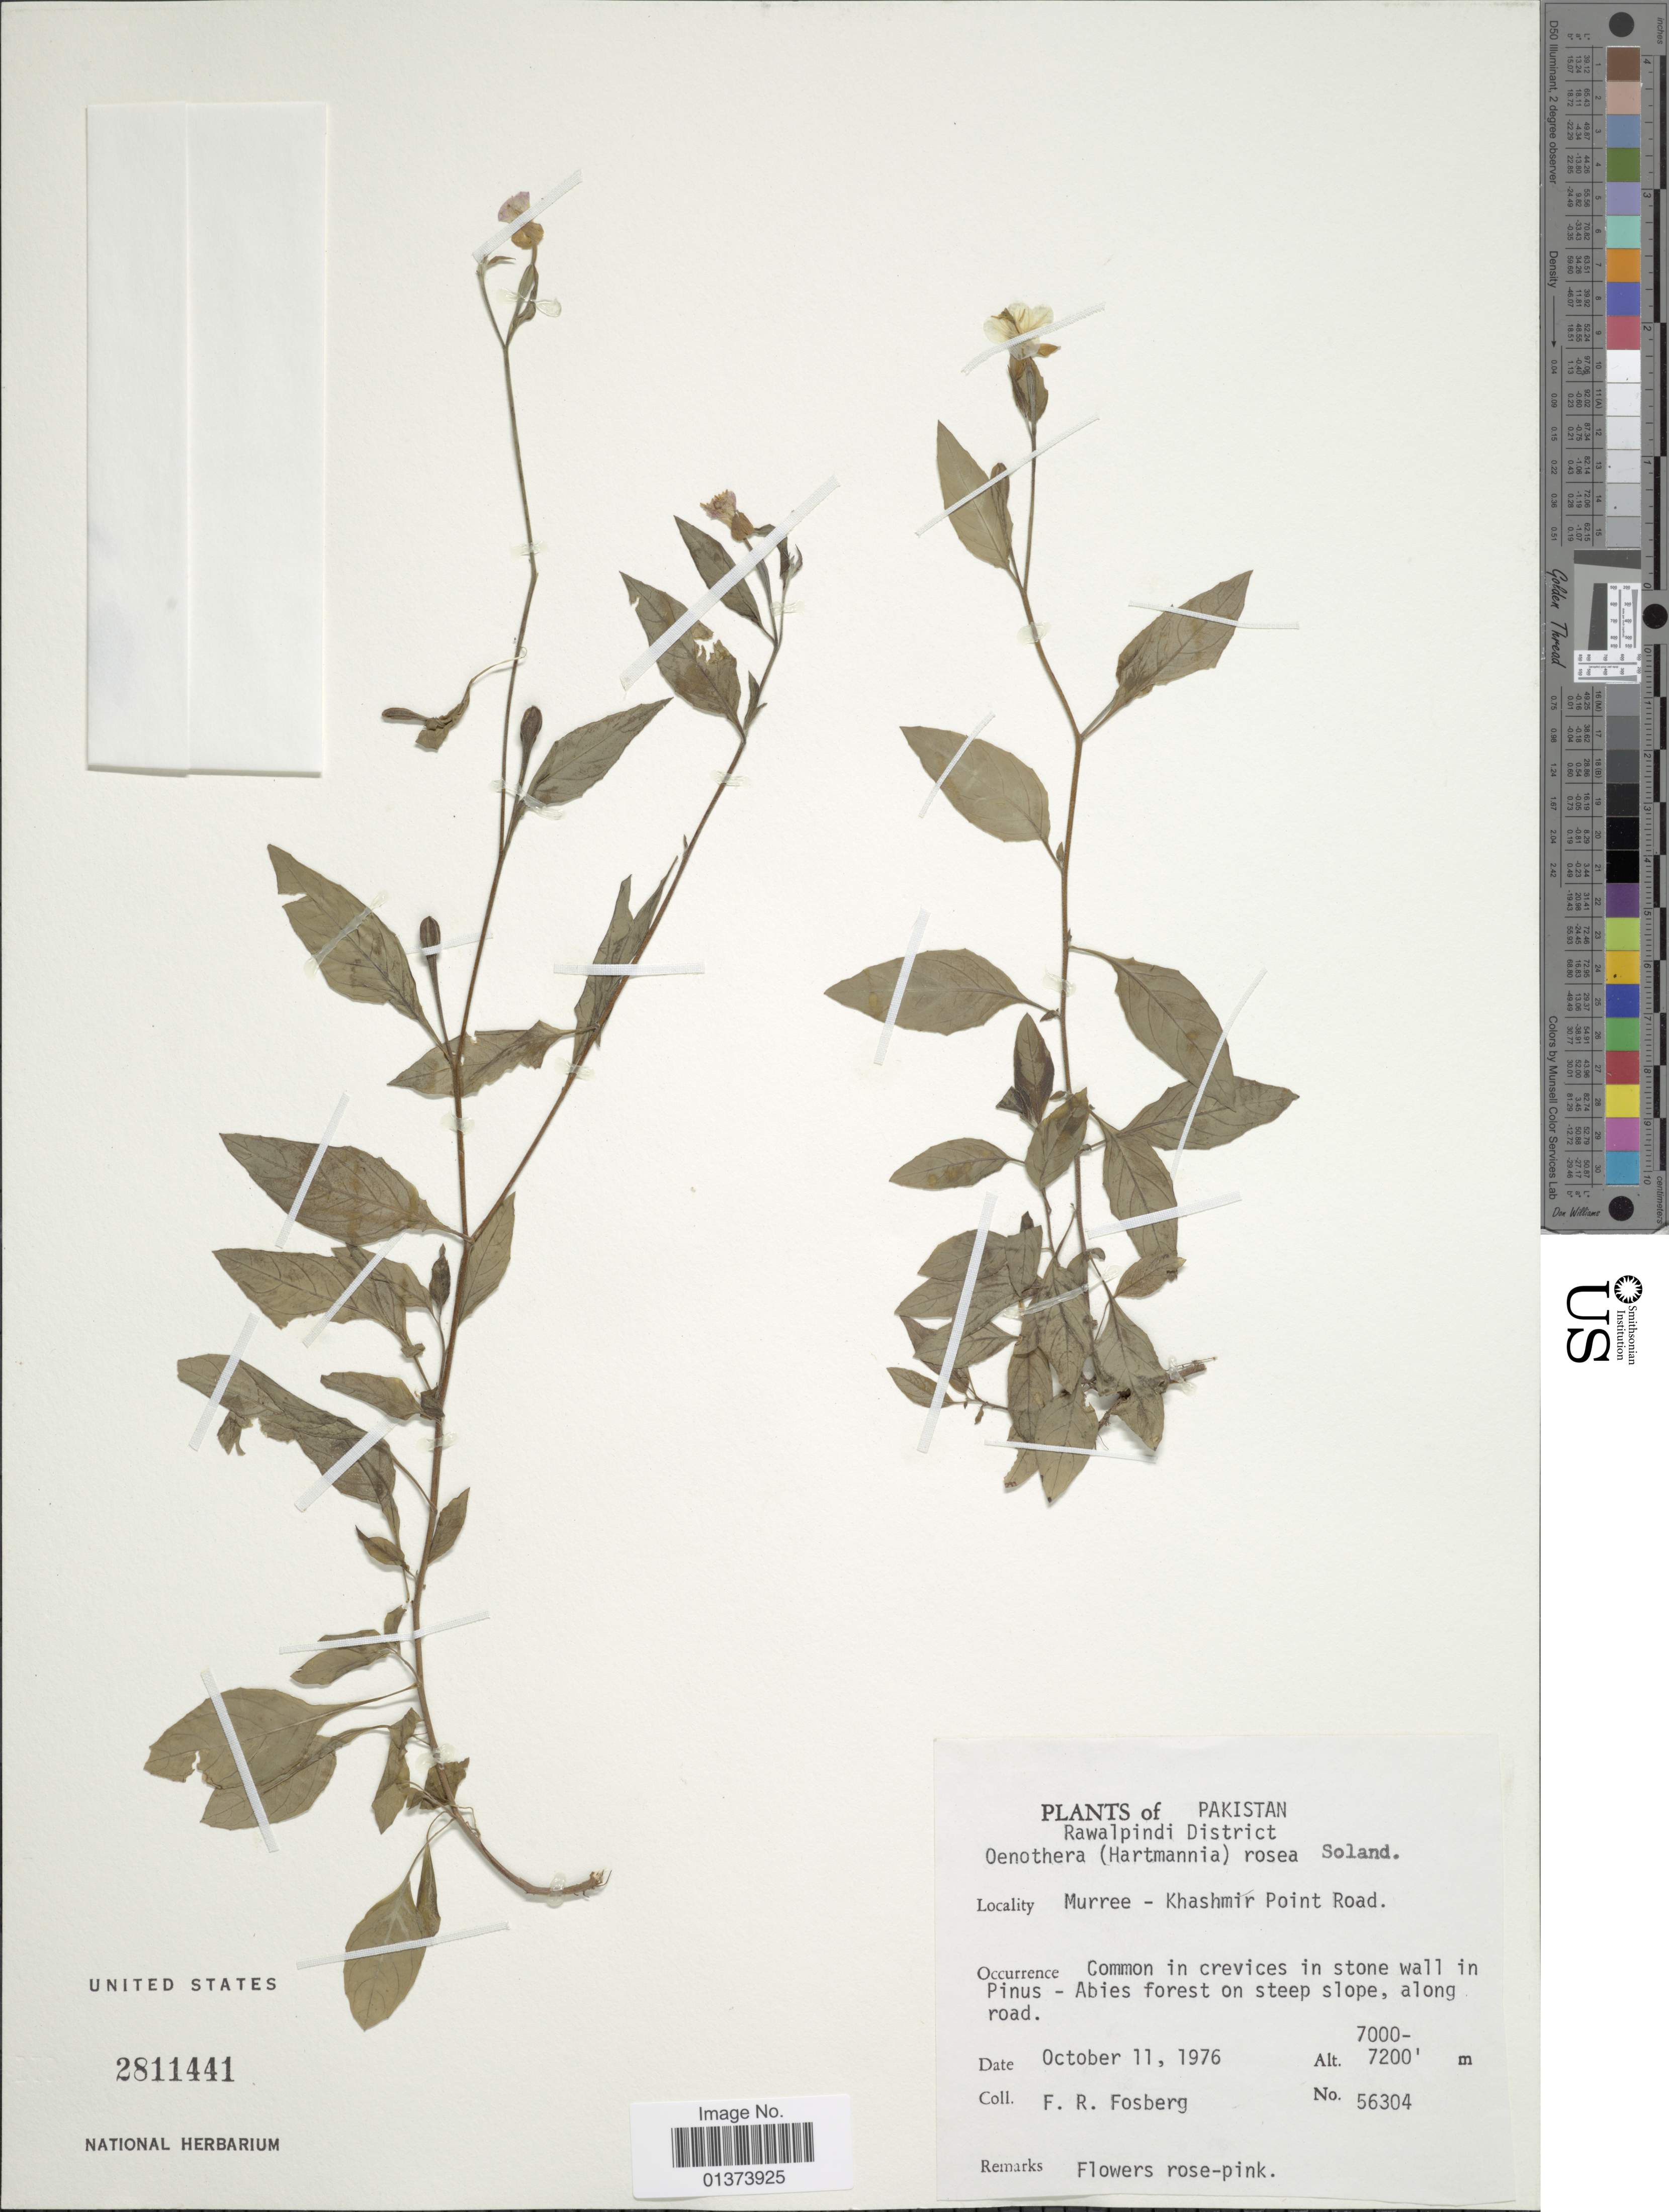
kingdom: Plantae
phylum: Tracheophyta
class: Magnoliopsida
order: Myrtales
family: Onagraceae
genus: Oenothera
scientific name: Oenothera rosea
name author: L'Hér. ex Aiton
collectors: F. R. Fosberg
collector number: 56304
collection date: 1976-10-11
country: Pakistan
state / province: Punjab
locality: Rawalpindi District, Murree - Khashmir Point Road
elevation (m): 7000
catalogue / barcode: US 2811441